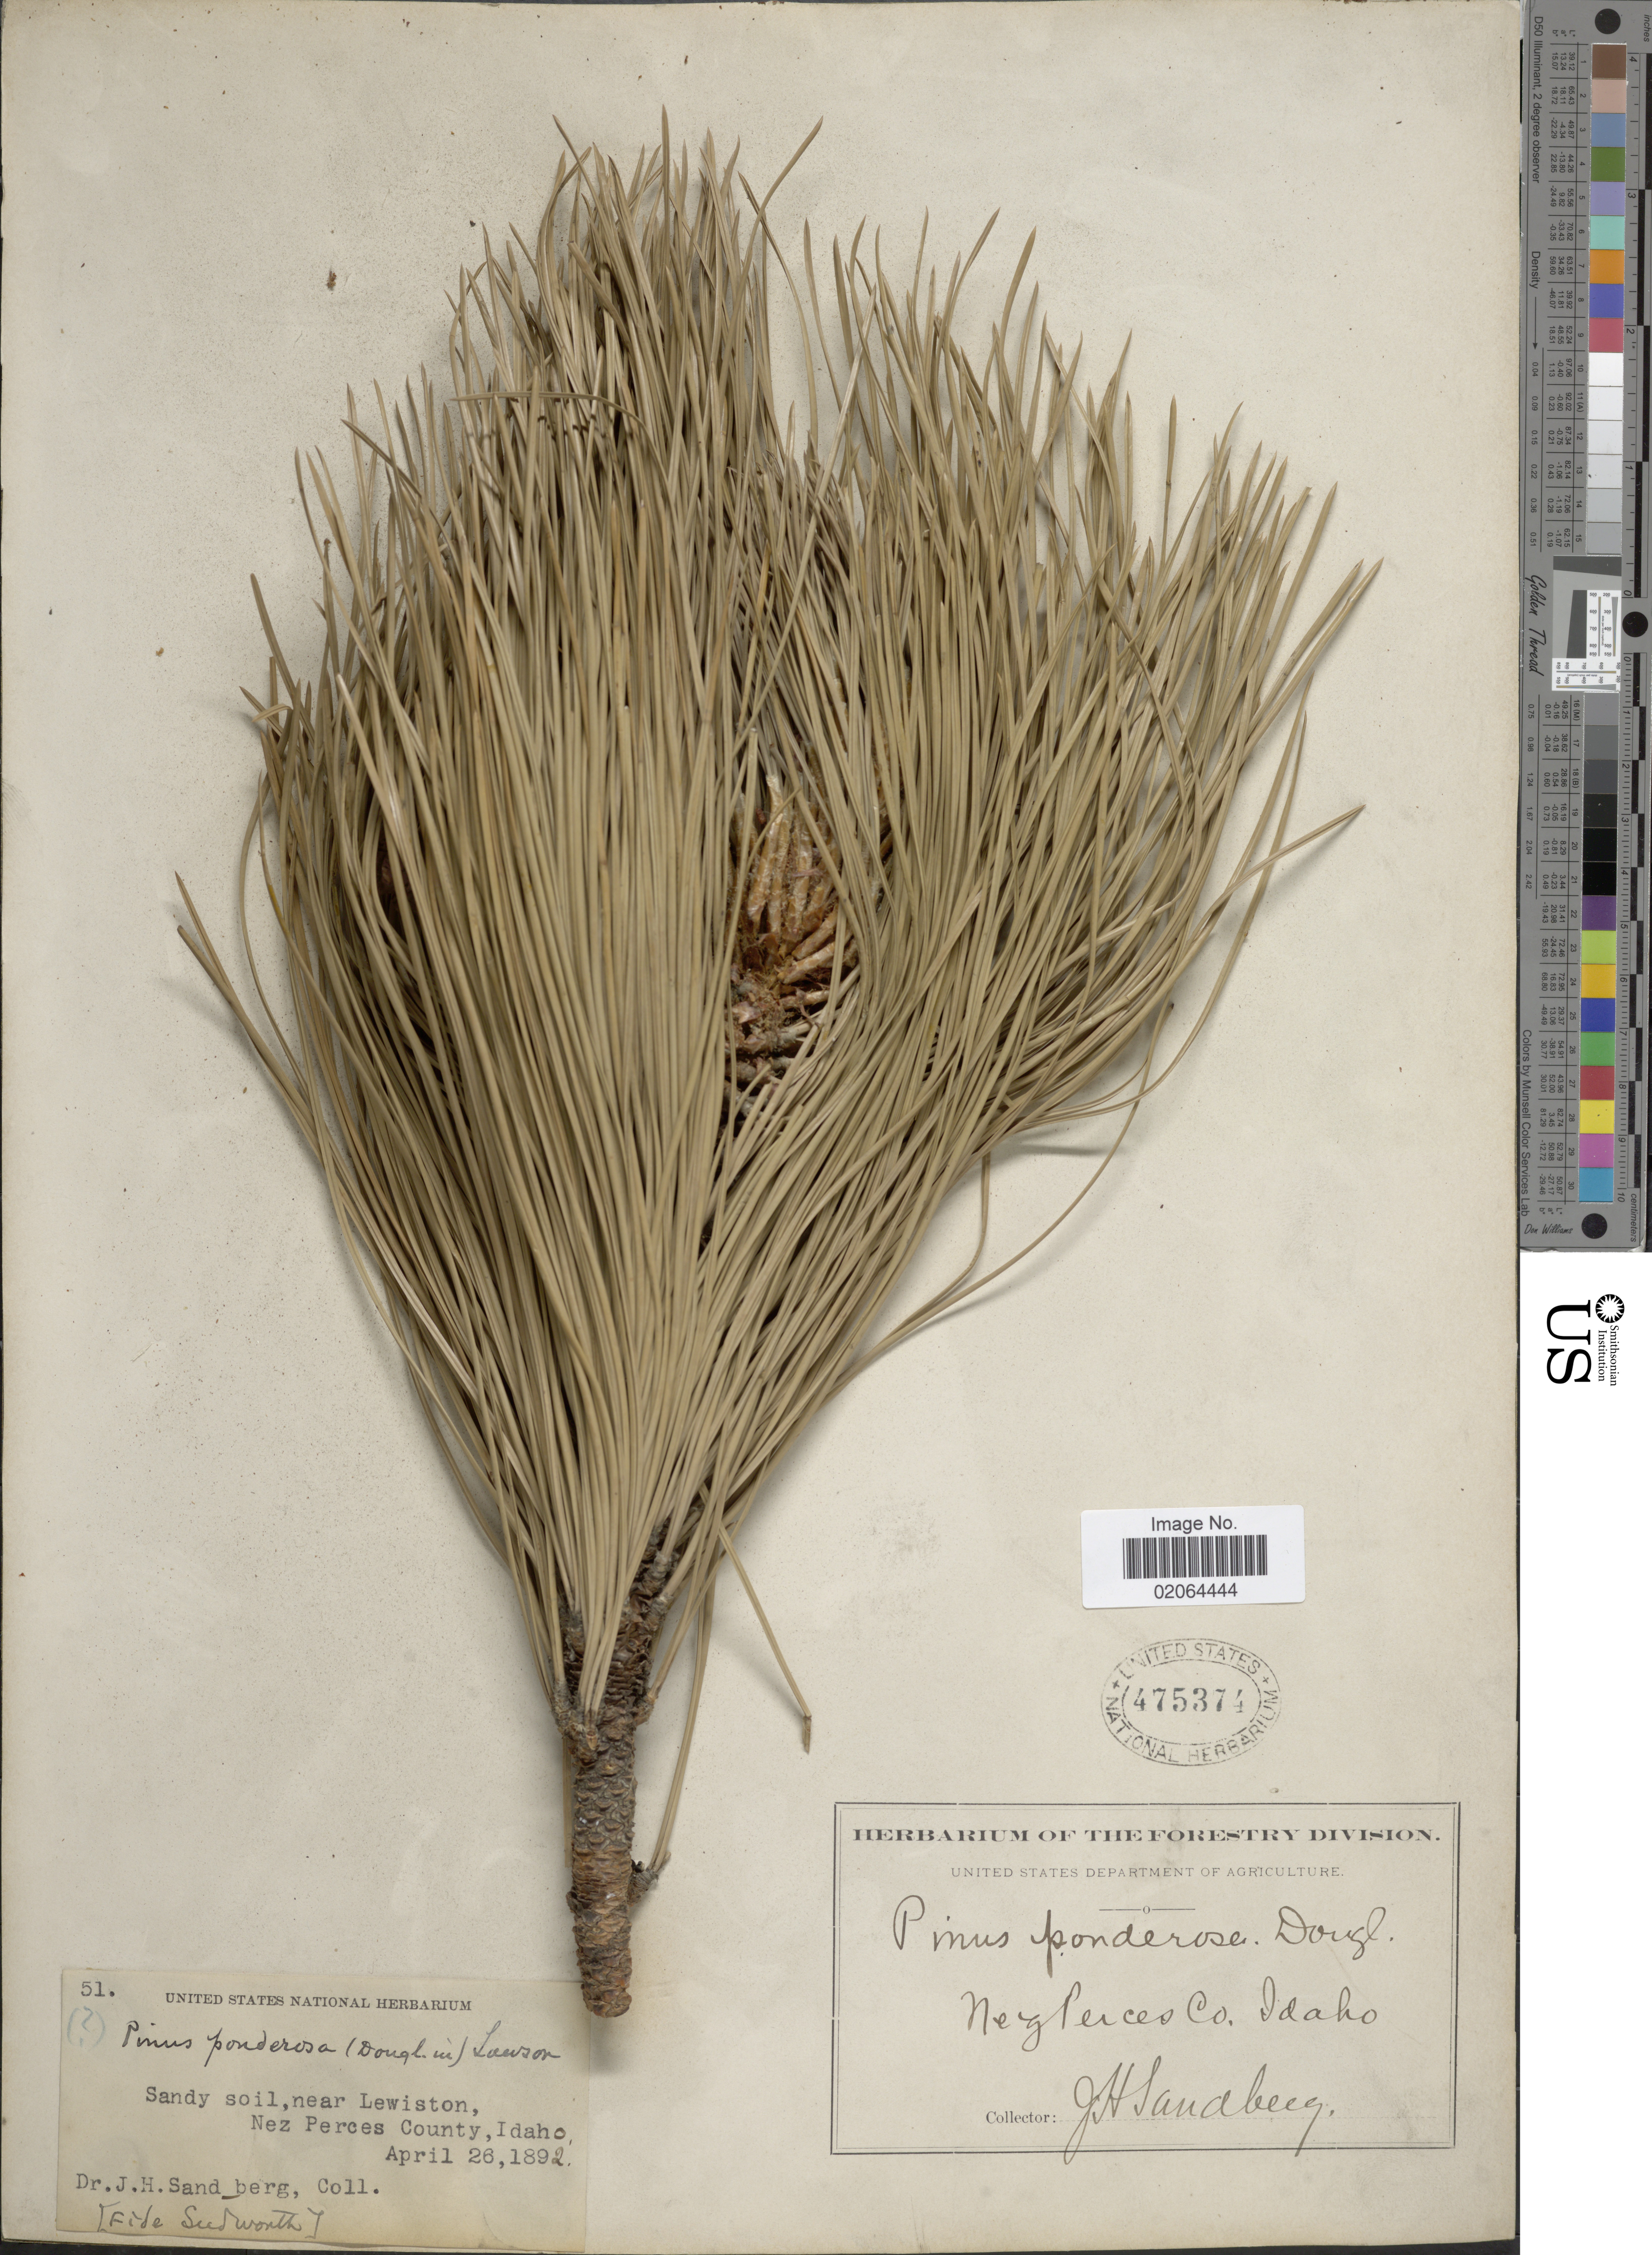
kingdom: Plantae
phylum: Tracheophyta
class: Pinopsida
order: Pinales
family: Pinaceae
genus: Pinus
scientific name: Pinus ponderosa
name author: Douglas ex C. Lawson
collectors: J. H. Sandberg & fide Sudworth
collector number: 51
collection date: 1892-04-26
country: United States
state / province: Idaho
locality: Near Lewiston, Nez Perces County, Idaho.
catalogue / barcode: US 475374